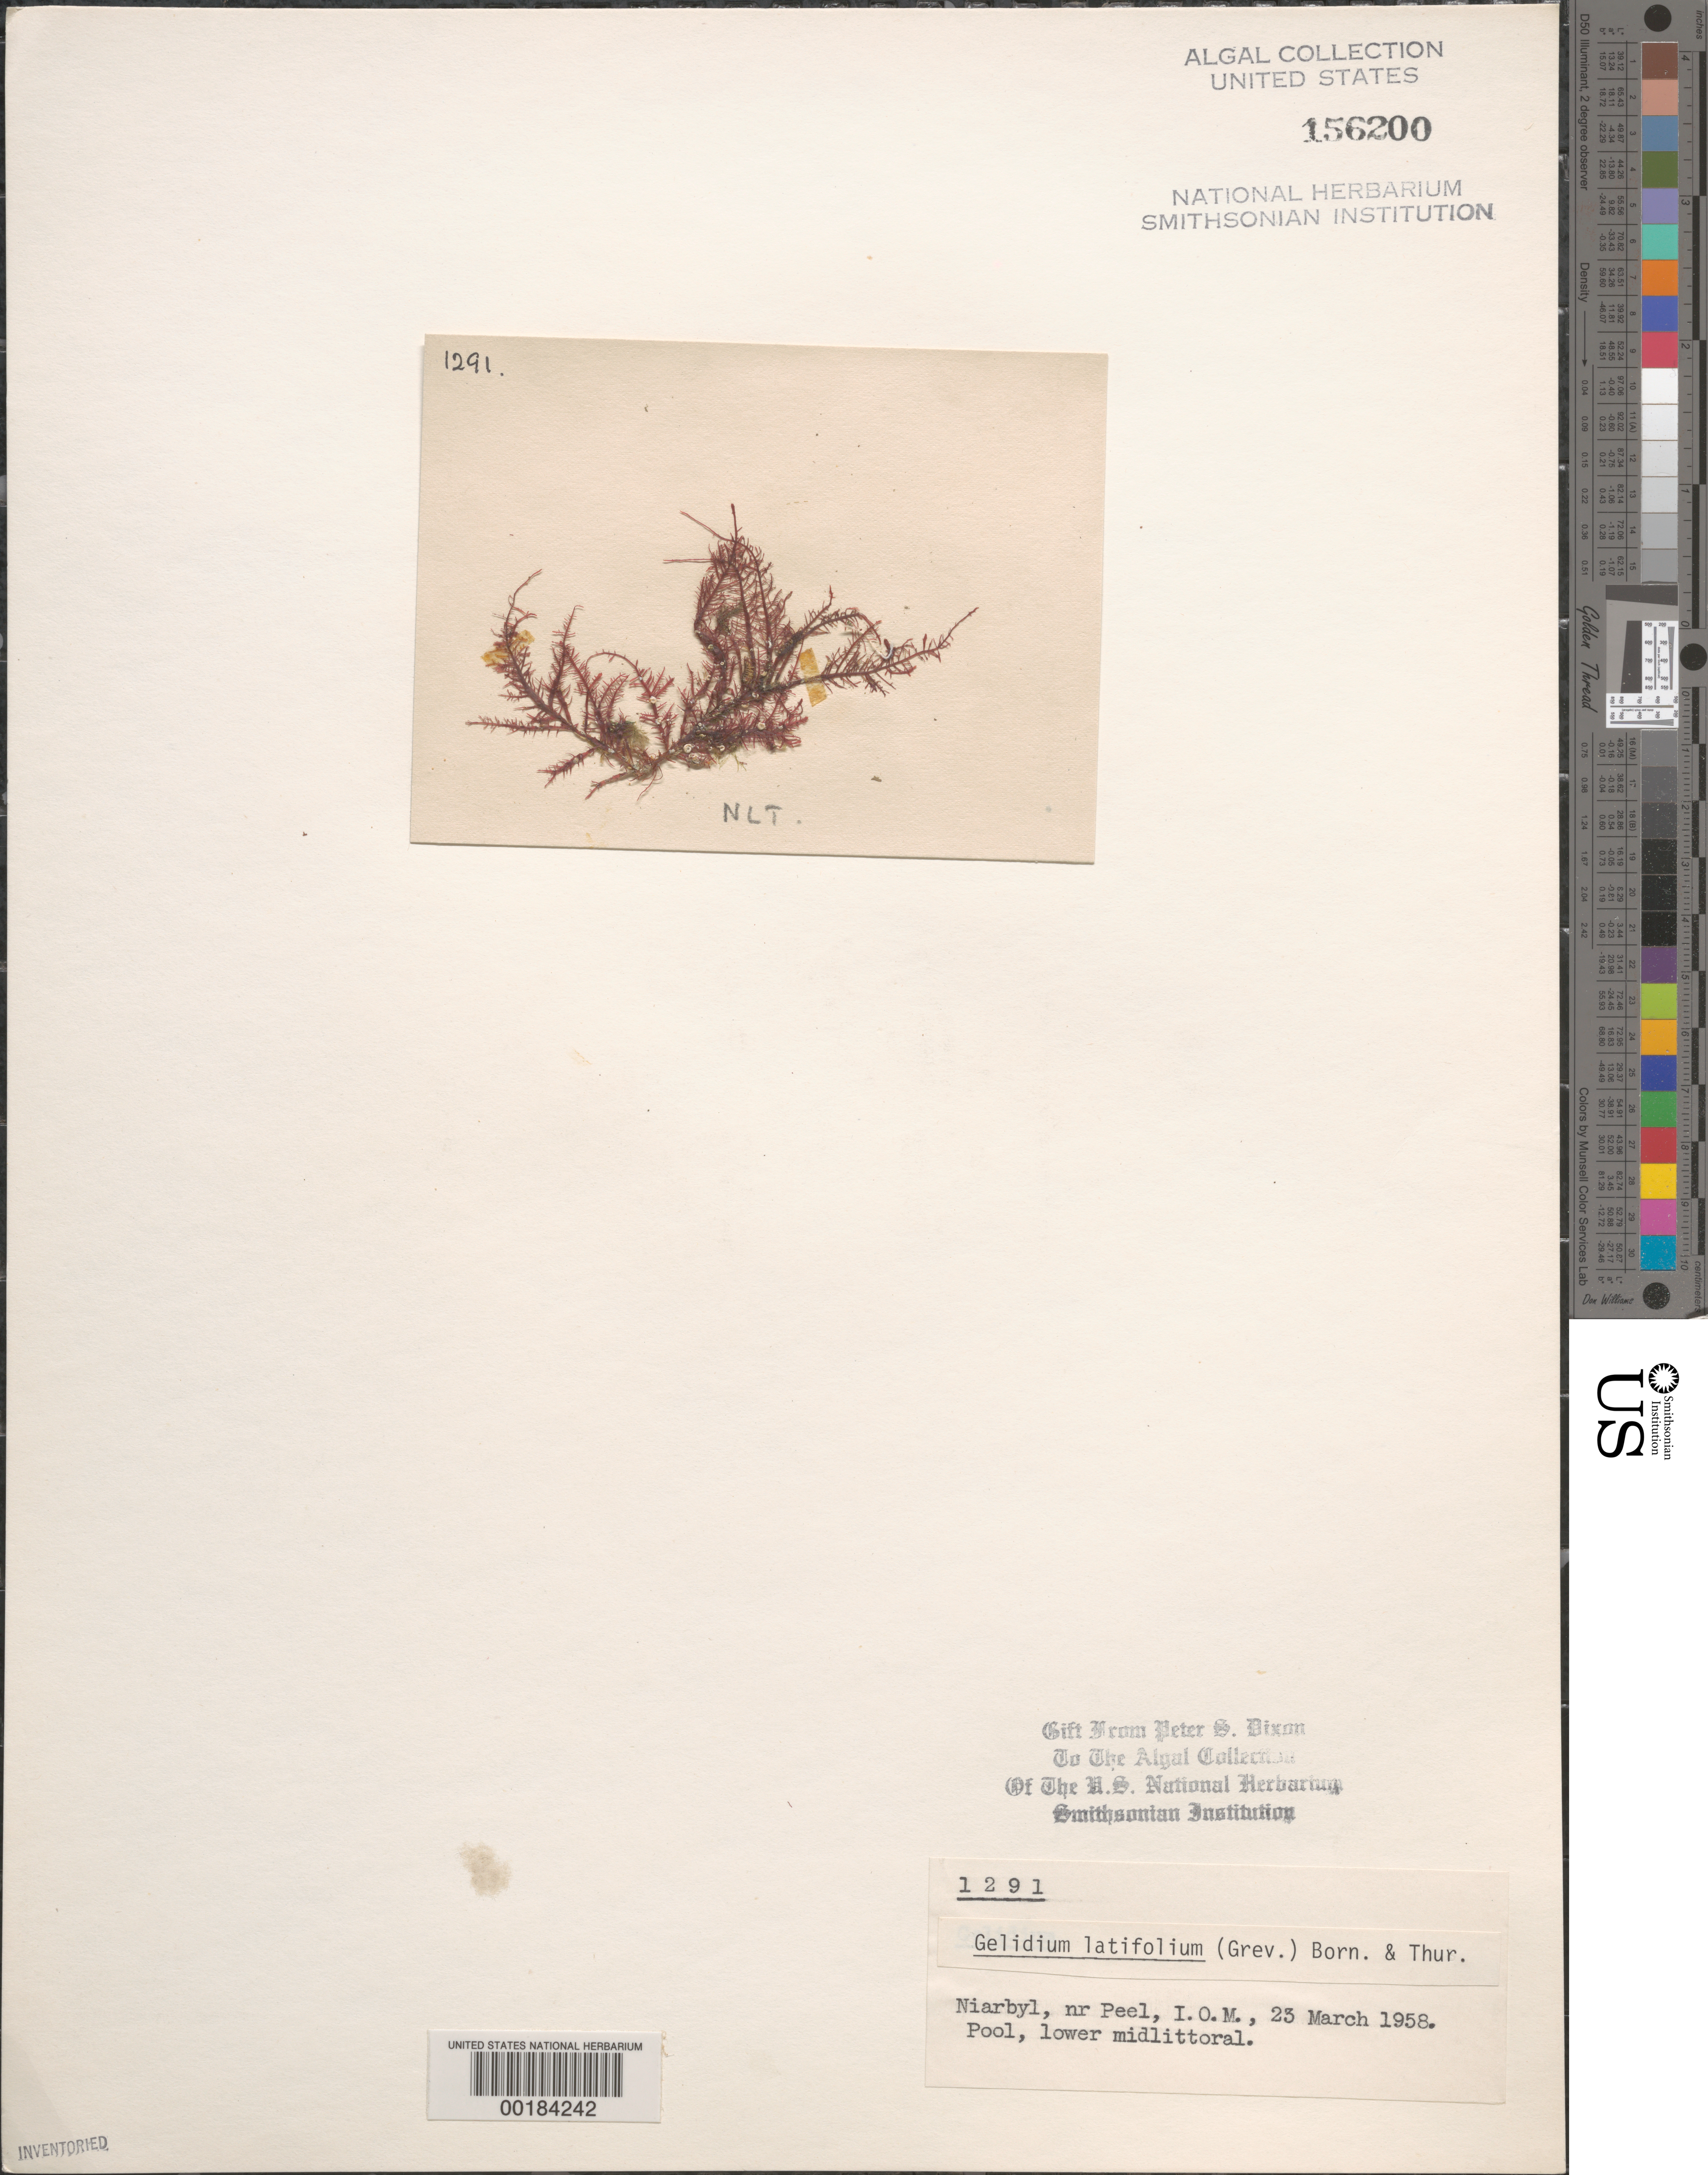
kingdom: Plantae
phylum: Rhodophyta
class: Florideophyceae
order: Gelidiales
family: Gelidiaceae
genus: Gelidium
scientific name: Gelidium spinosum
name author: (S.G. Gmel.) P.C. Silva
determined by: Algae name updating Project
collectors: P. S. Dixon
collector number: PSD 1291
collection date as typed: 23 Mar 1958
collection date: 1958-03-23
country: United Kingdom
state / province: England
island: Isle of Man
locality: Niarbyl, near Peel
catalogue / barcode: US 156200